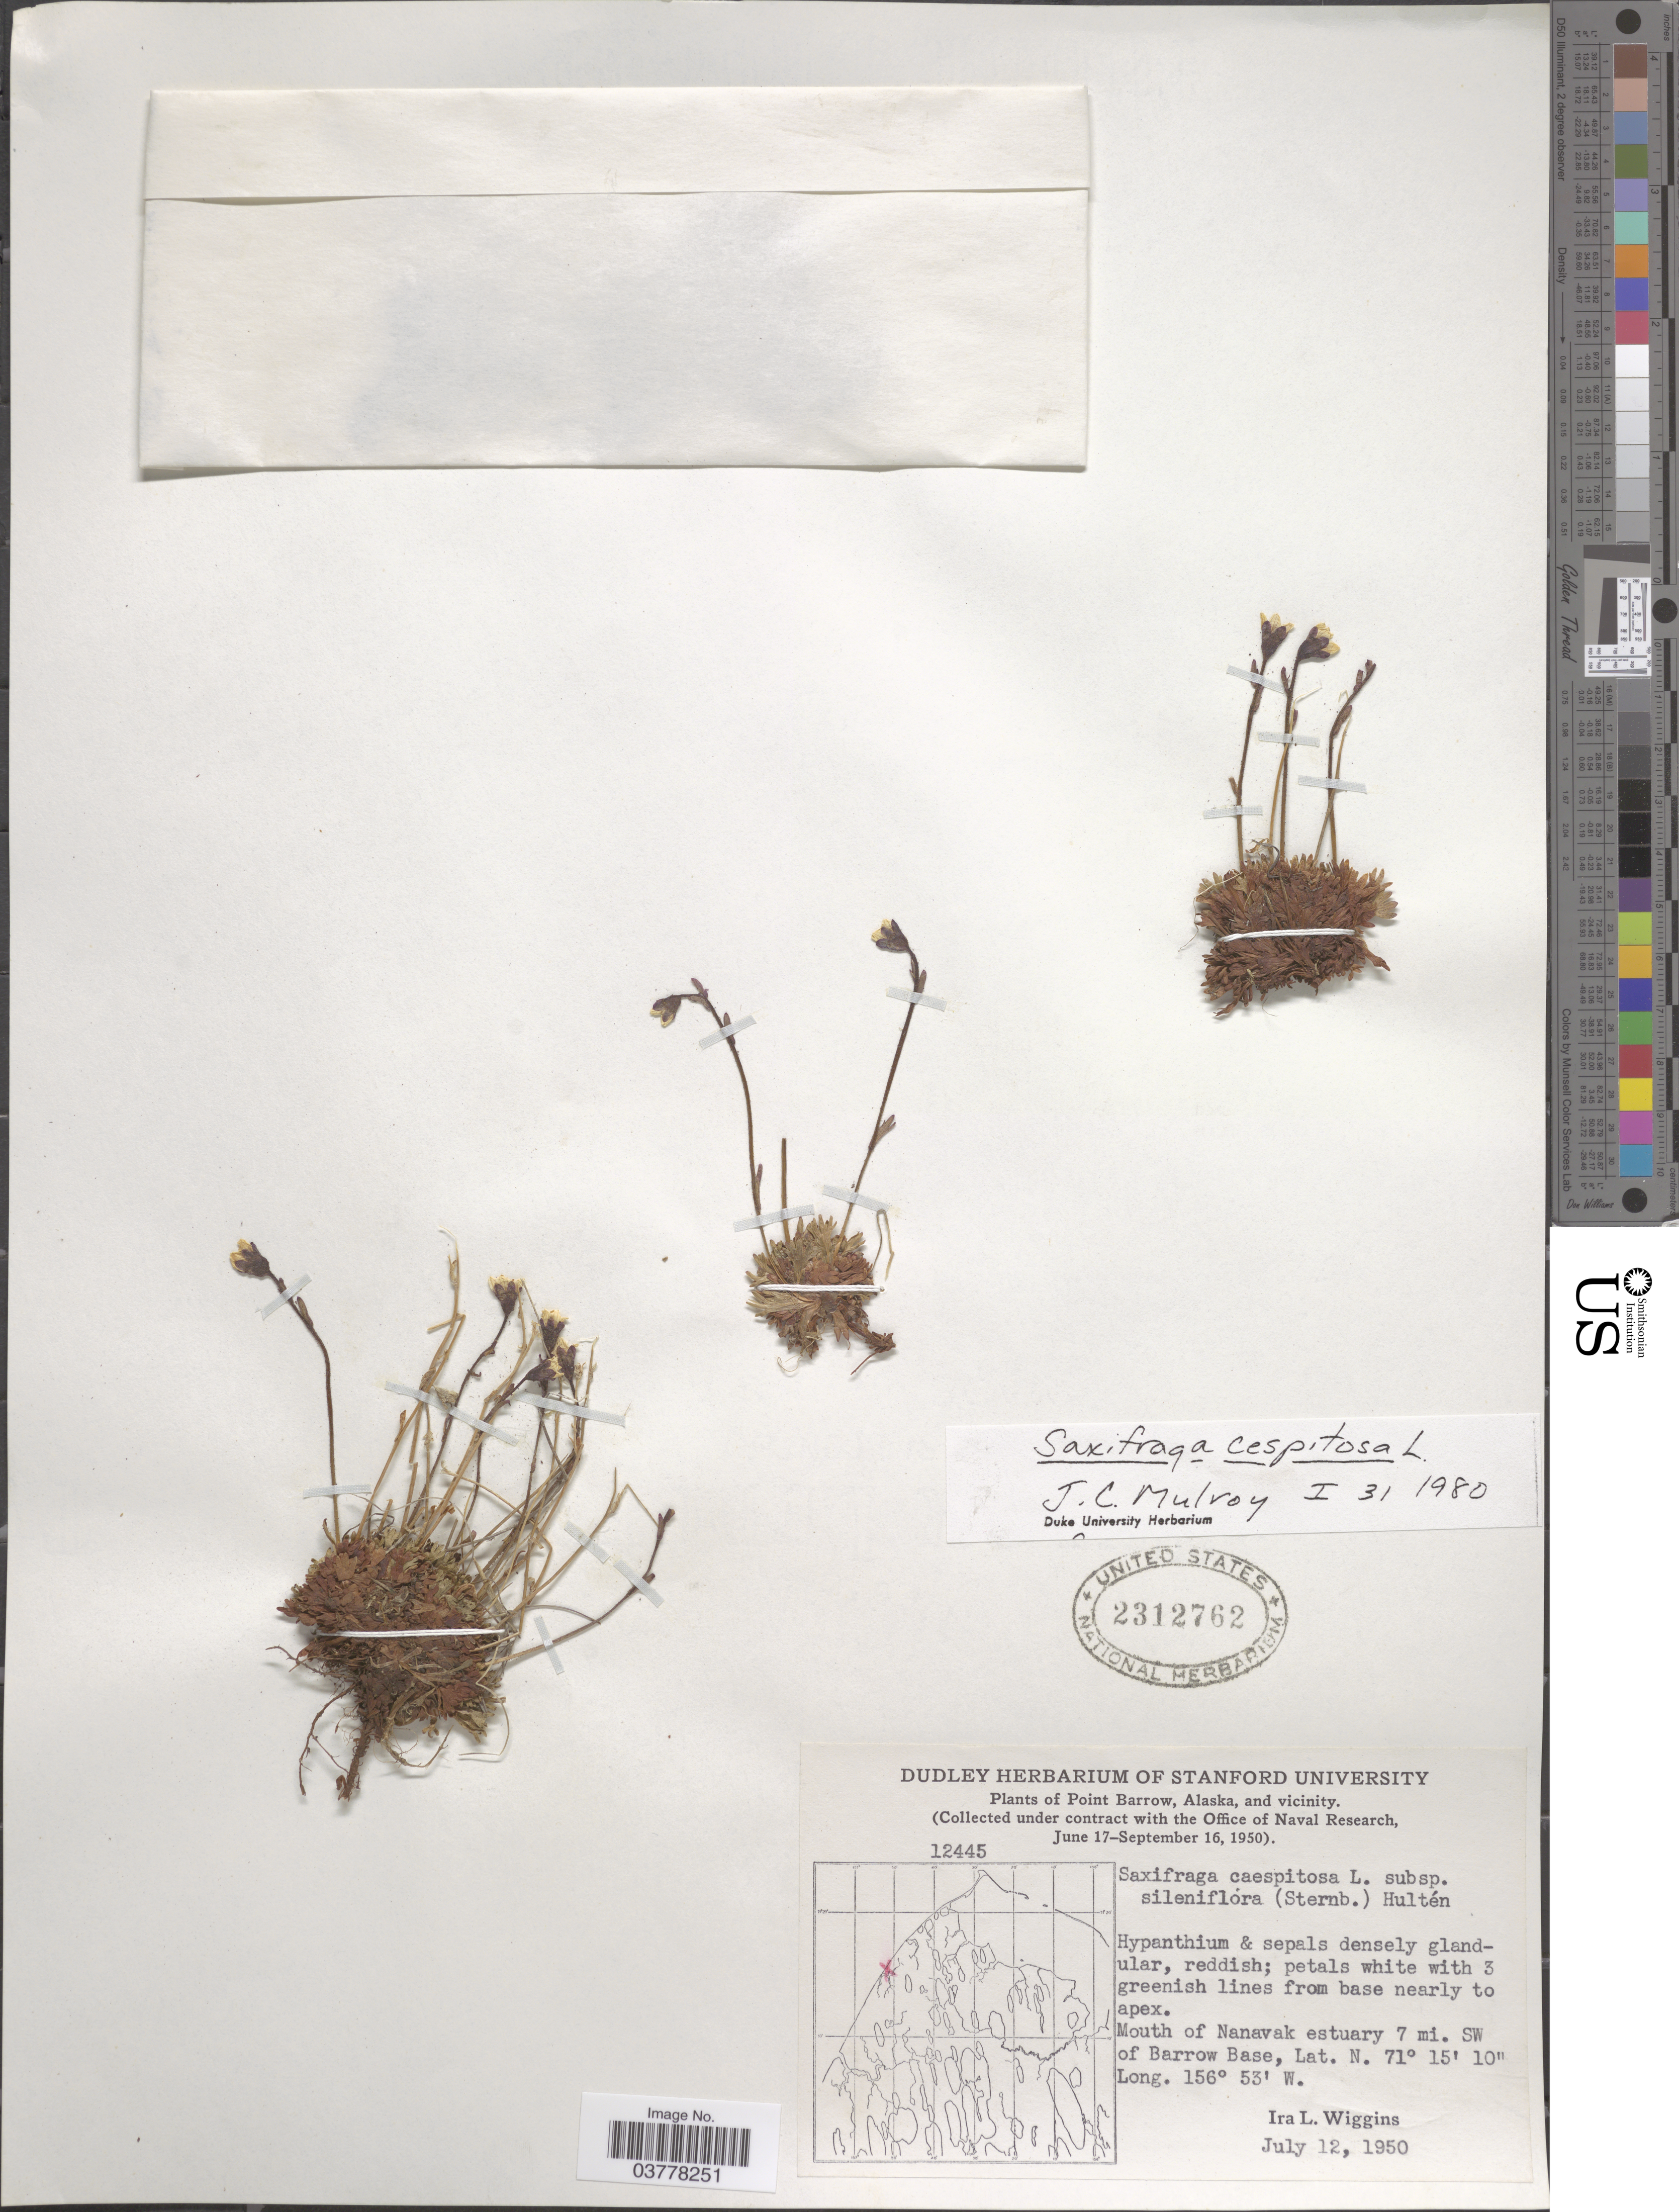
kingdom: Plantae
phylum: Tracheophyta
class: Magnoliopsida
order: Saxifragales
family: Saxifragaceae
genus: Saxifraga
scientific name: Saxifraga caespitosa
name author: L.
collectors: I. L. Wiggins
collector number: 12445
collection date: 1950-07-12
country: United States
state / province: Alaska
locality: Point Barrow, Alaska, and vicinity. Mouth of Nanavak estuary 7 mi. SW of Barrow Base.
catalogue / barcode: US 2312762